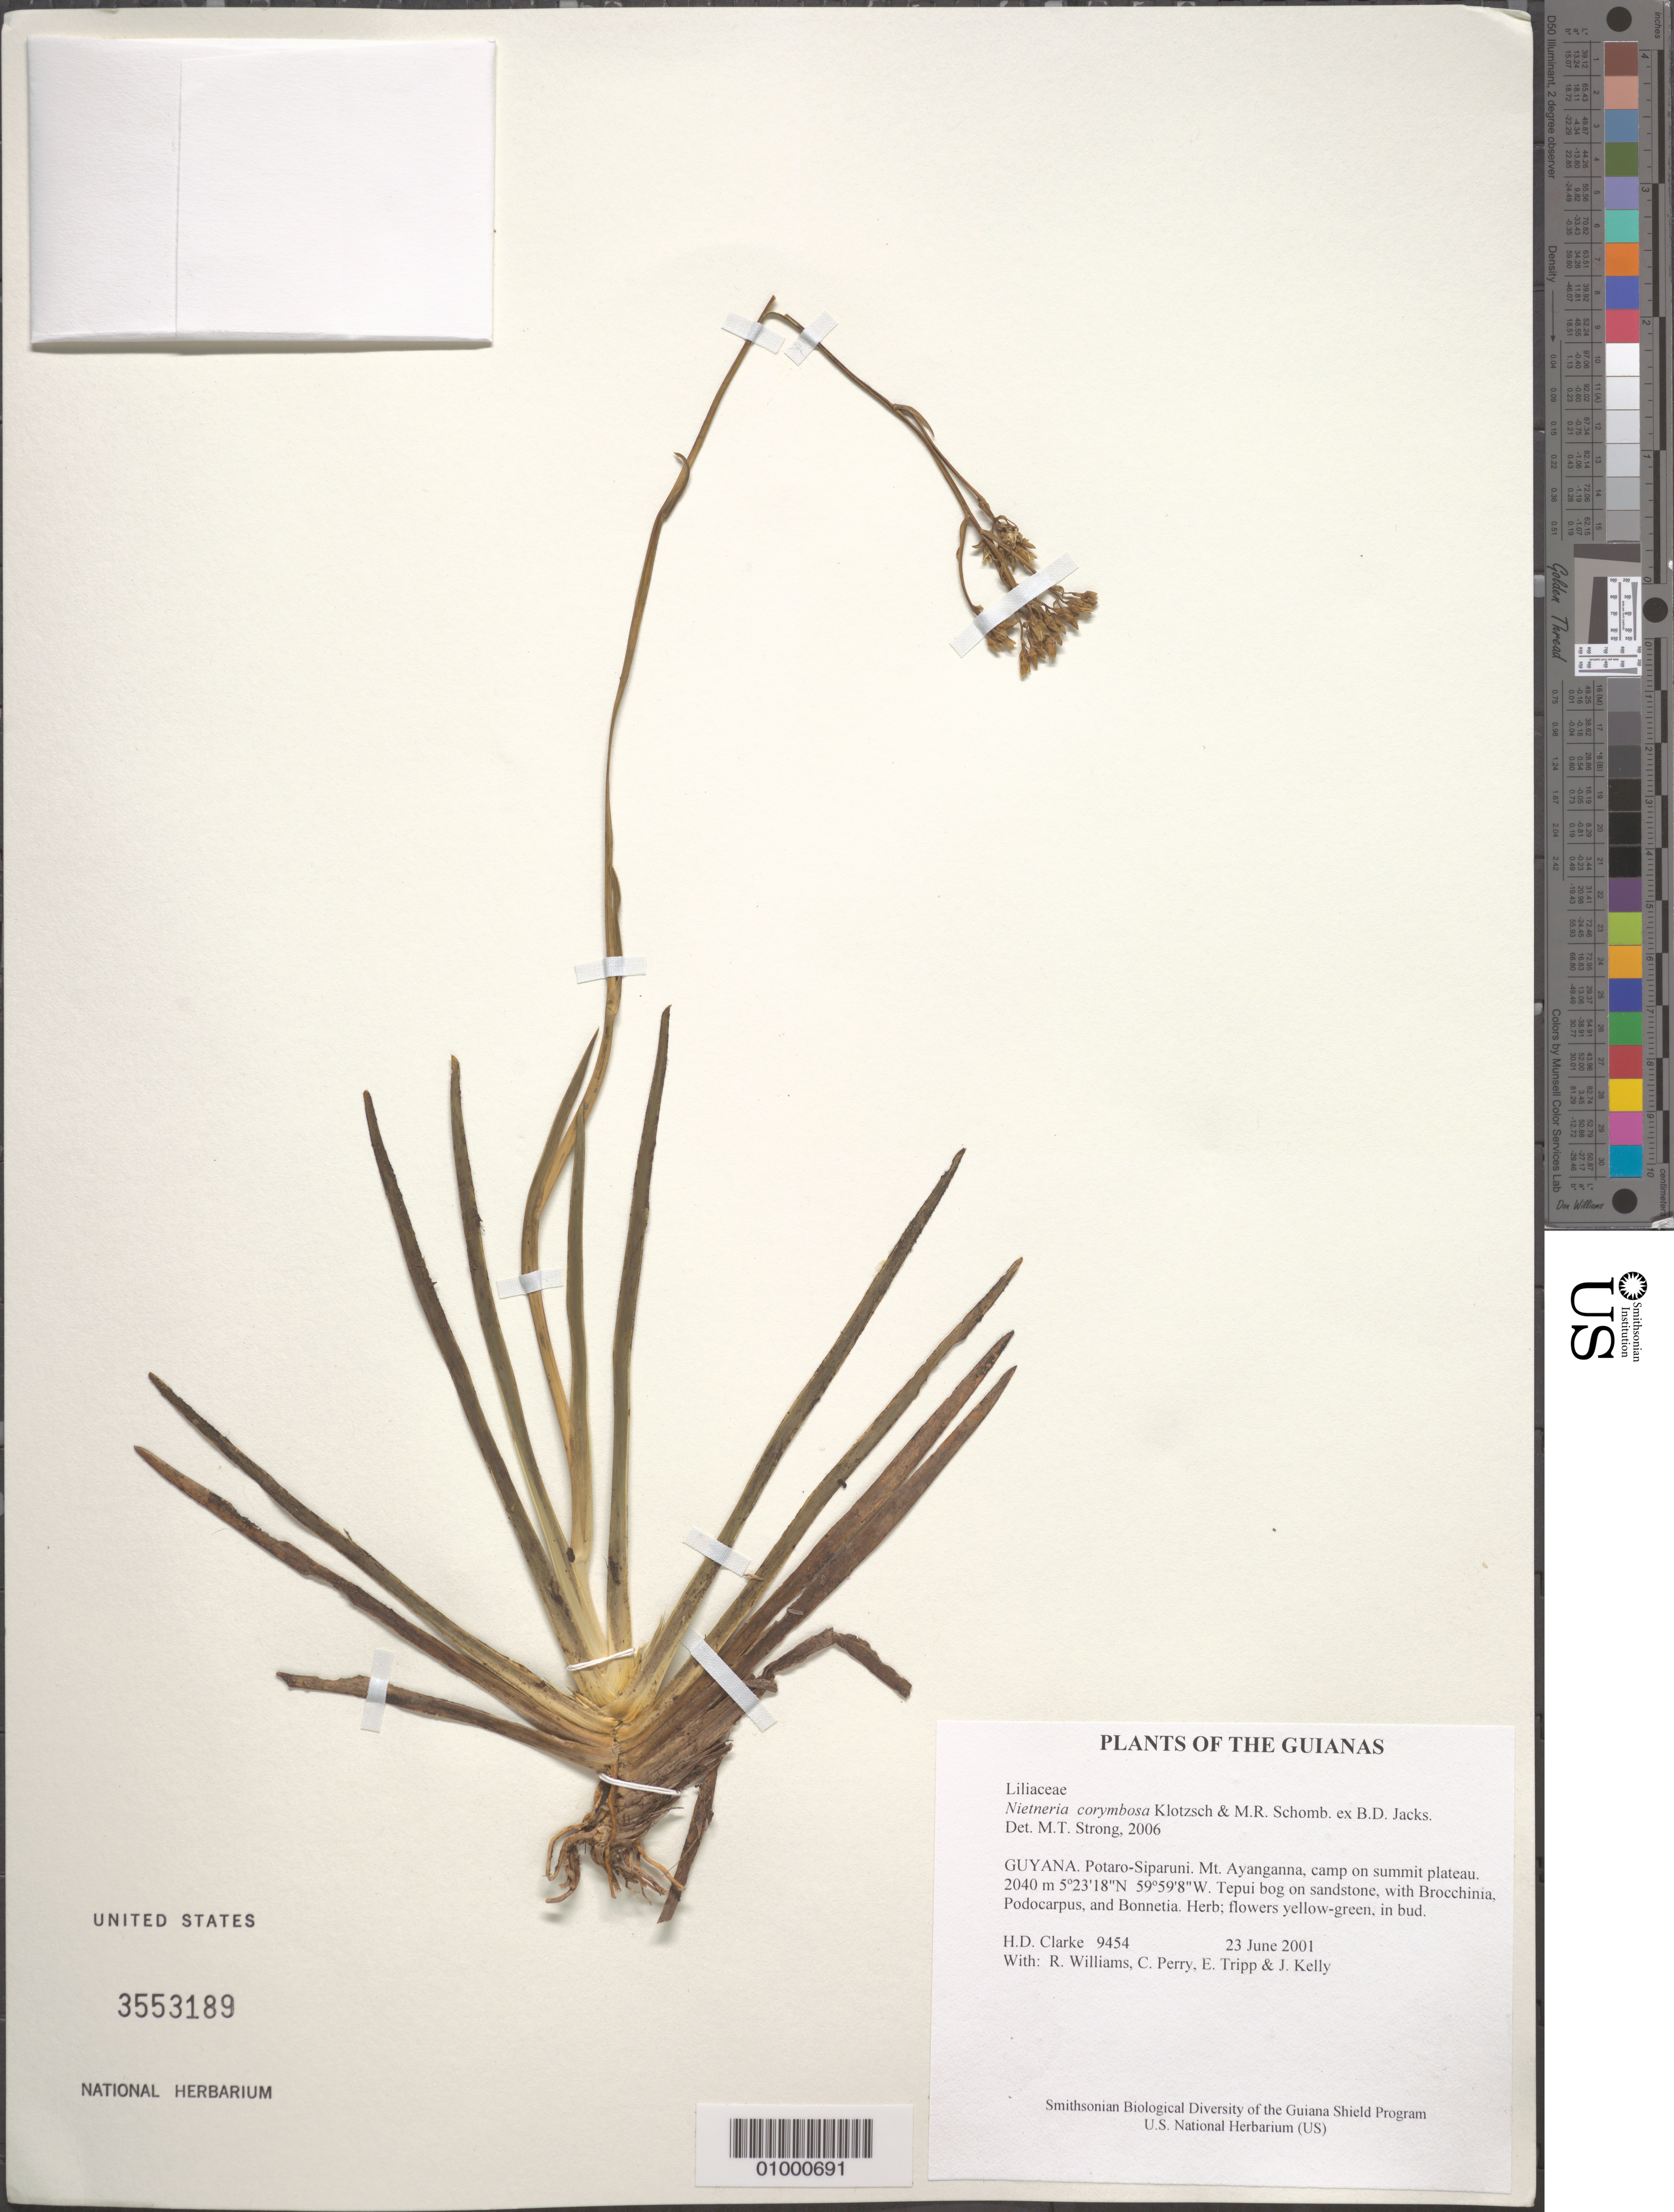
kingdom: Plantae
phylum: Tracheophyta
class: Liliopsida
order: Dioscoreales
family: Nartheciaceae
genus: Nietneria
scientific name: Nietneria corymbosa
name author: Klotzsch & M.R. Schomb. ex B.D. Jacks.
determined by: Strong, M. T., (US), Smithsonian Institution - National Museum of Natural History (UNITED STATES)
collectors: H. D. Clarke, R. Williams, C. Perry, E. Tripp & J. Kelly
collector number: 9454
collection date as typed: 23 June 2001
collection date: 2001-06-23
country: Guyana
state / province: Potaro-Siparuni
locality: Mt. Ayanganna, camp on summit plateau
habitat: Tepui bog on sandstone, with Brocchinia, Podocarpus, and Bonnetia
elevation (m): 2040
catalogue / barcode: US 3553189